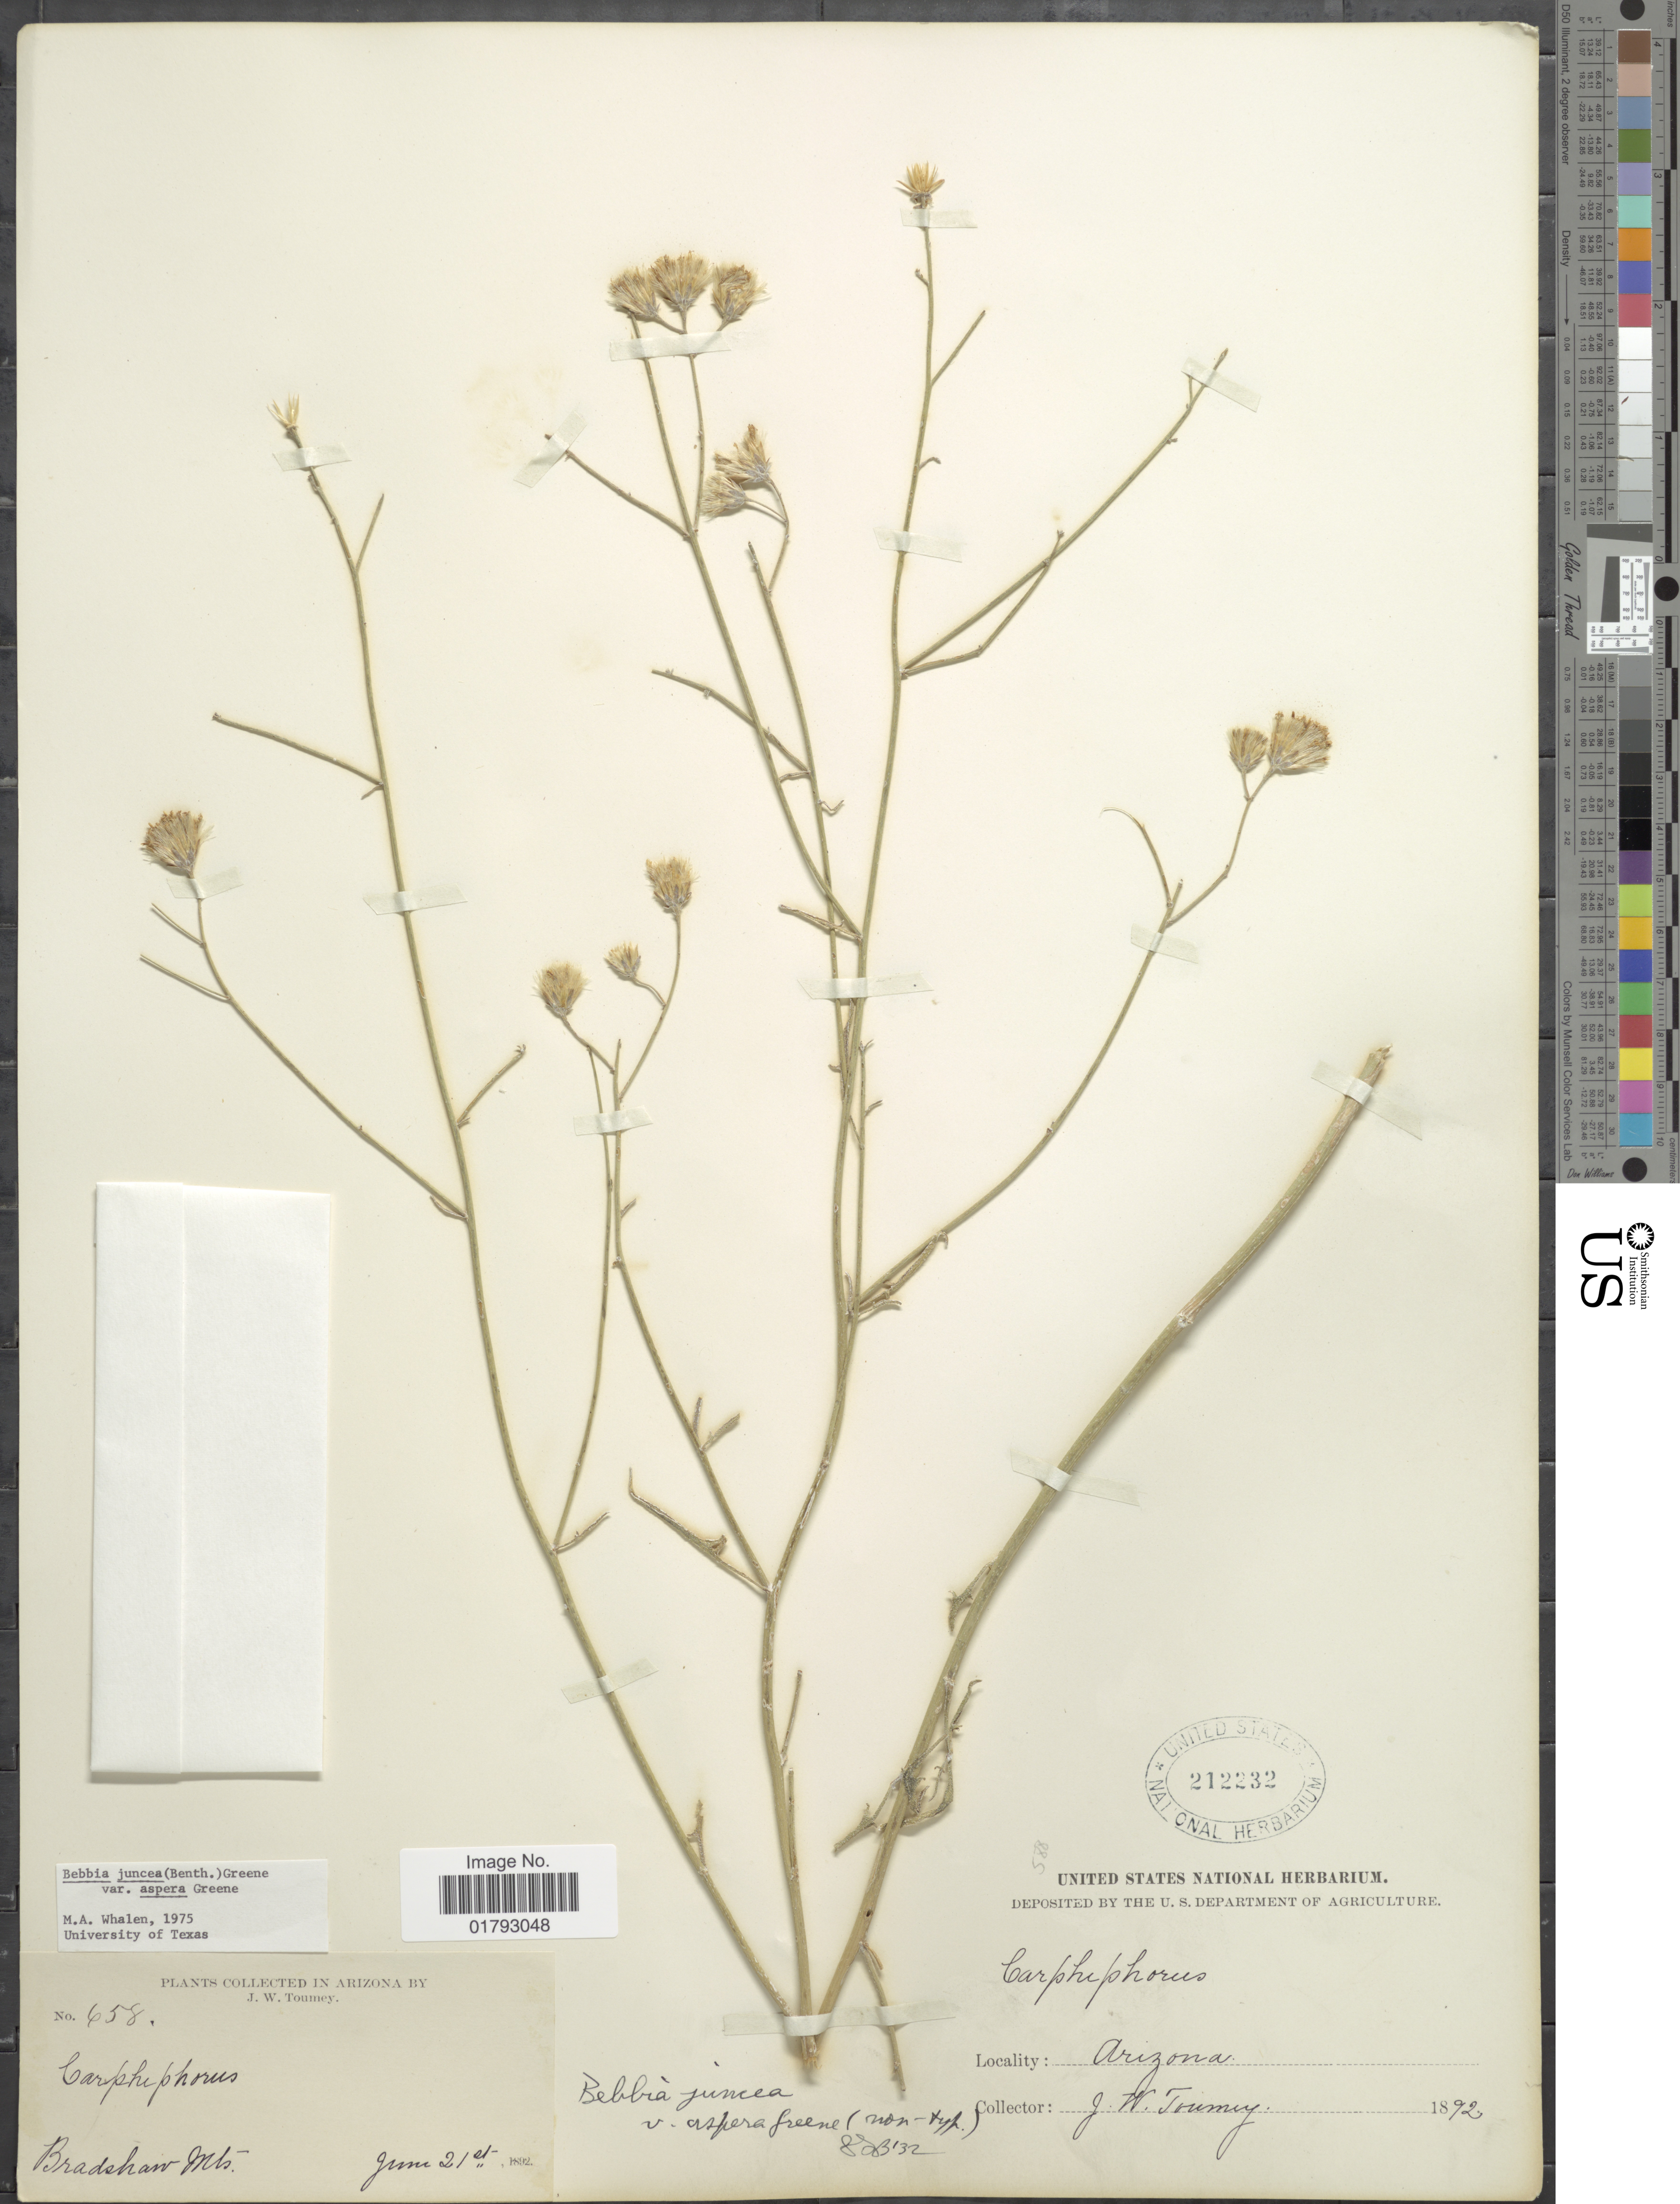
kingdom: Plantae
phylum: Tracheophyta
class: Magnoliopsida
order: Asterales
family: Asteraceae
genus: Bebbia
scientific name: Bebbia juncea var. aspera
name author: Greene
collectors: J. W. Toumey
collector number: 458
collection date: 1892-06-21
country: United States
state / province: Arizona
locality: Bradshaw, arizona.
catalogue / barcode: US 212232